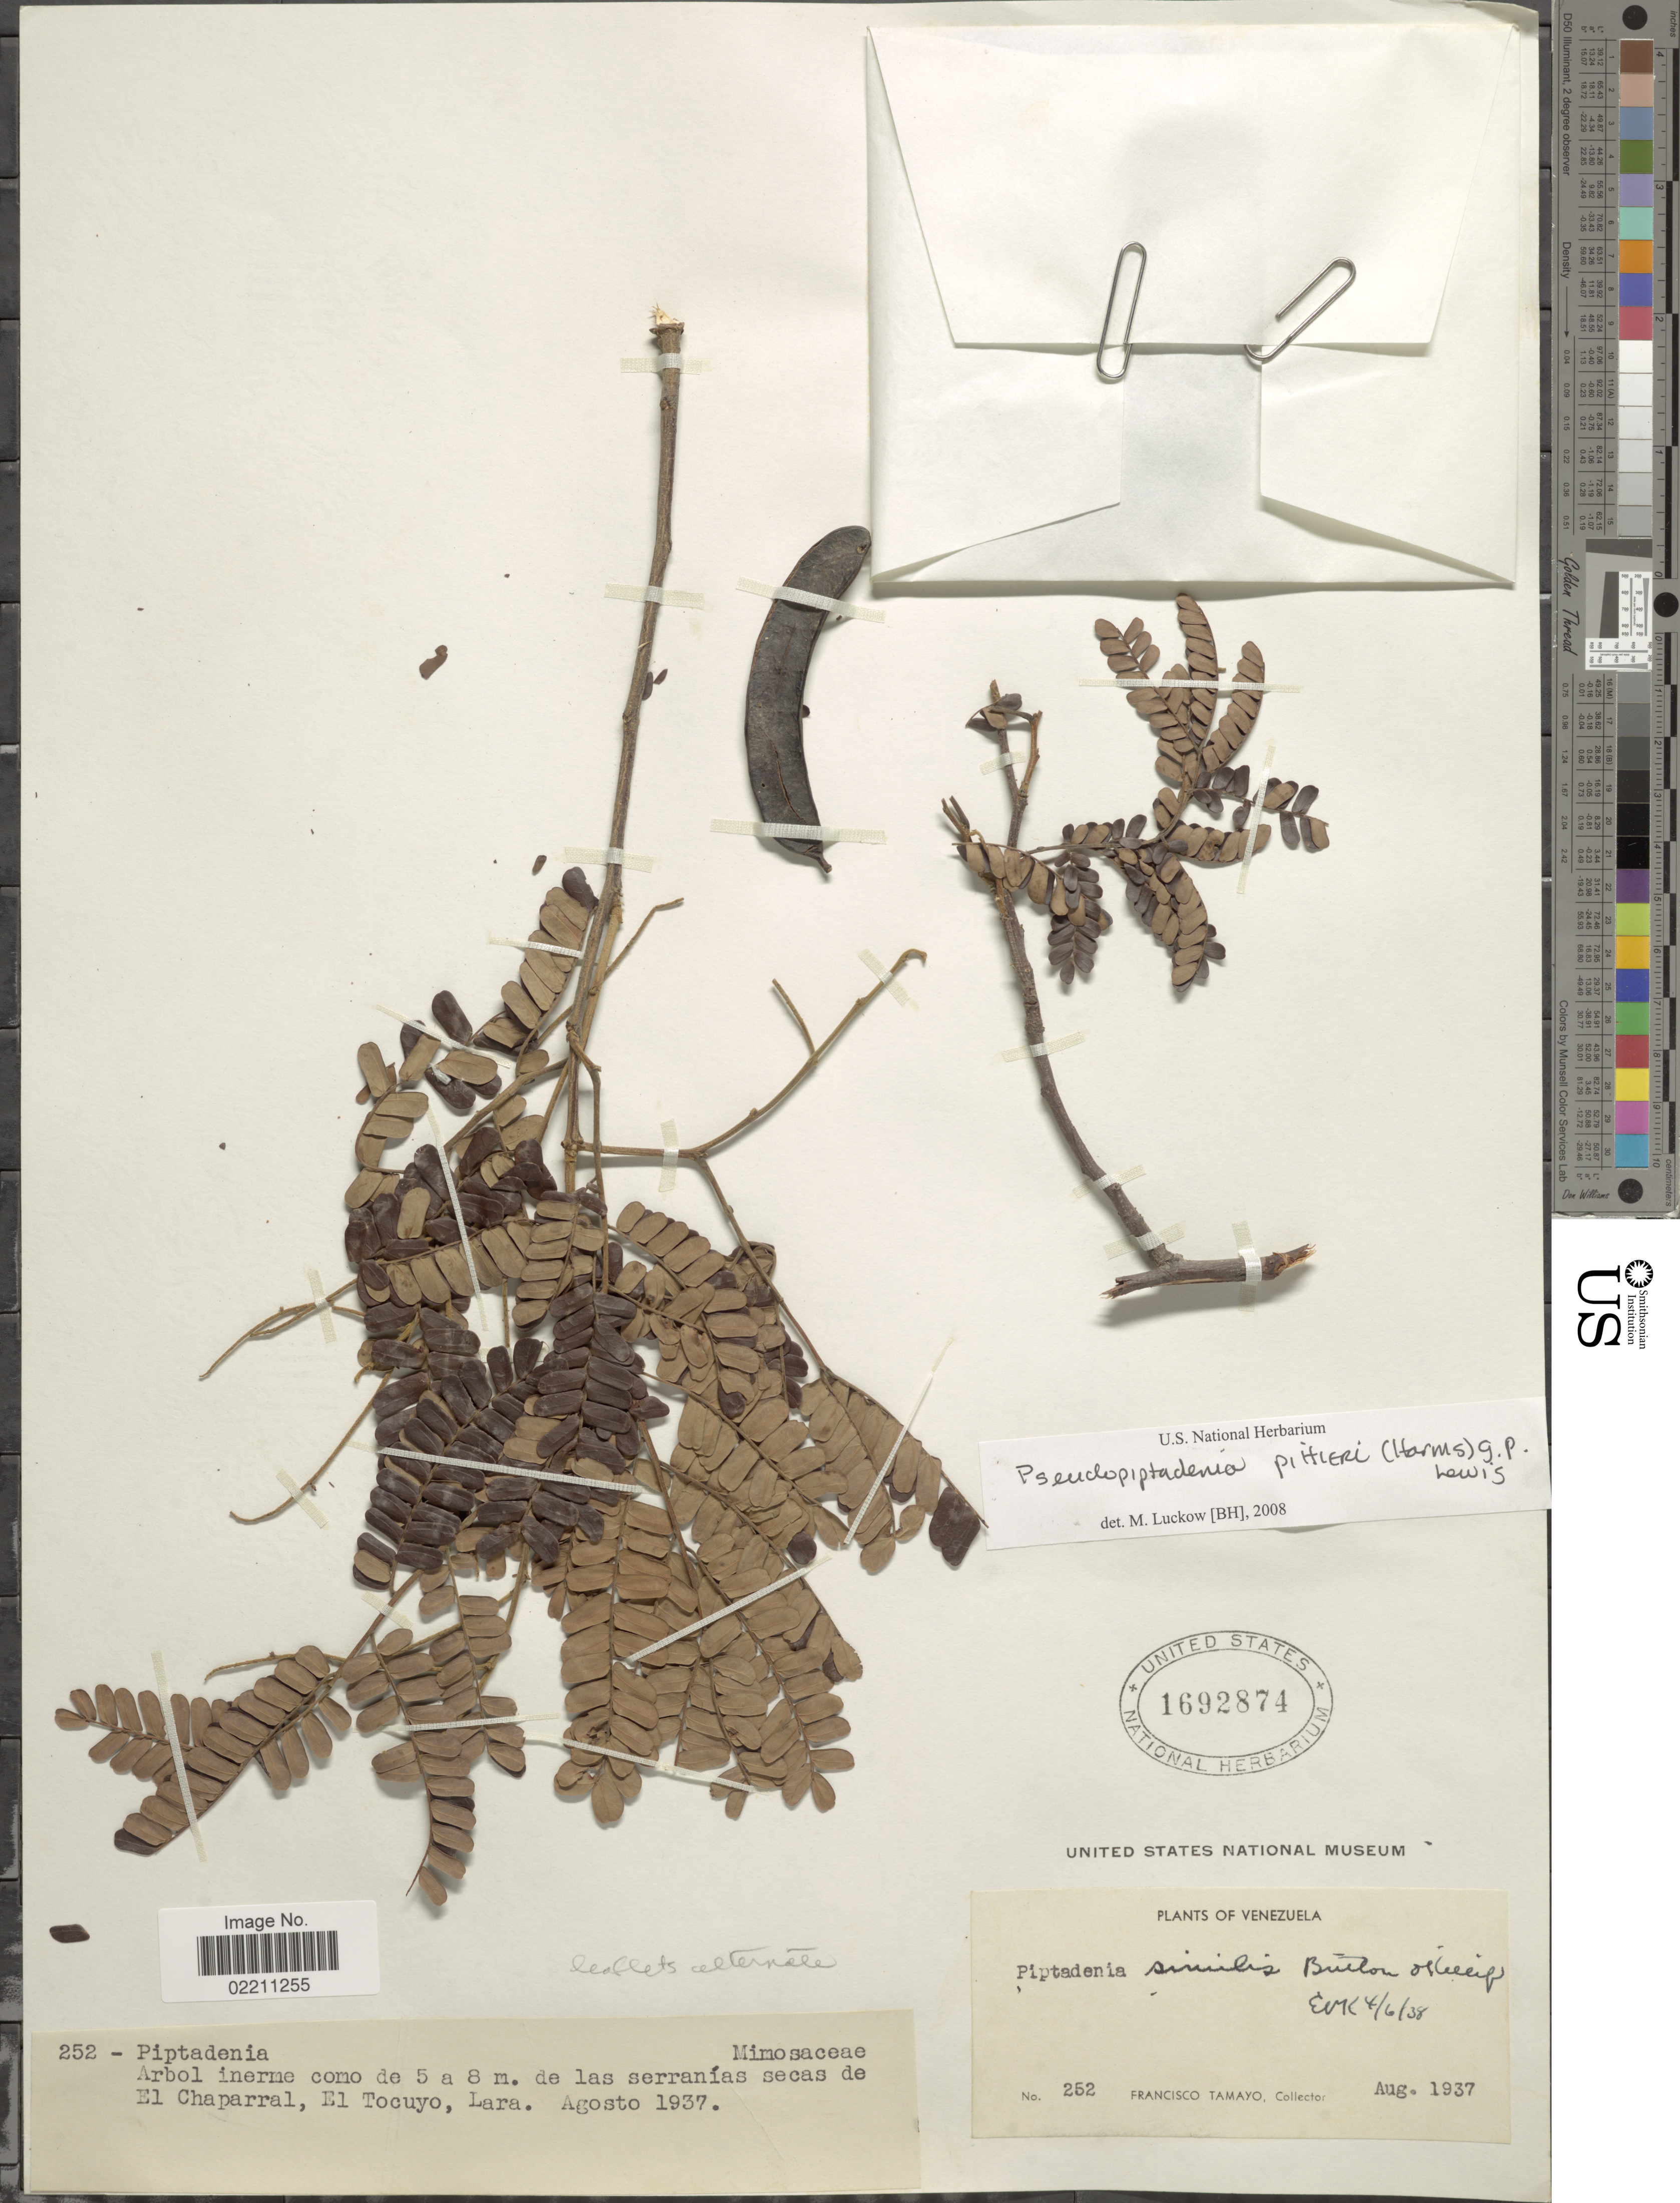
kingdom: Plantae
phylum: Tracheophyta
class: Magnoliopsida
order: Fabales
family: Fabaceae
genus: Marlimorimia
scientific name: Marlimorimia pittieri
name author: (Harms) L.P. Queiroz & L.M. Borges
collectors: F. Tamayo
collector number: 252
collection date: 1937-08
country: Venezuela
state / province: Lara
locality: El chaparral,el tocuyo, Lara.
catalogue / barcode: US 1692874